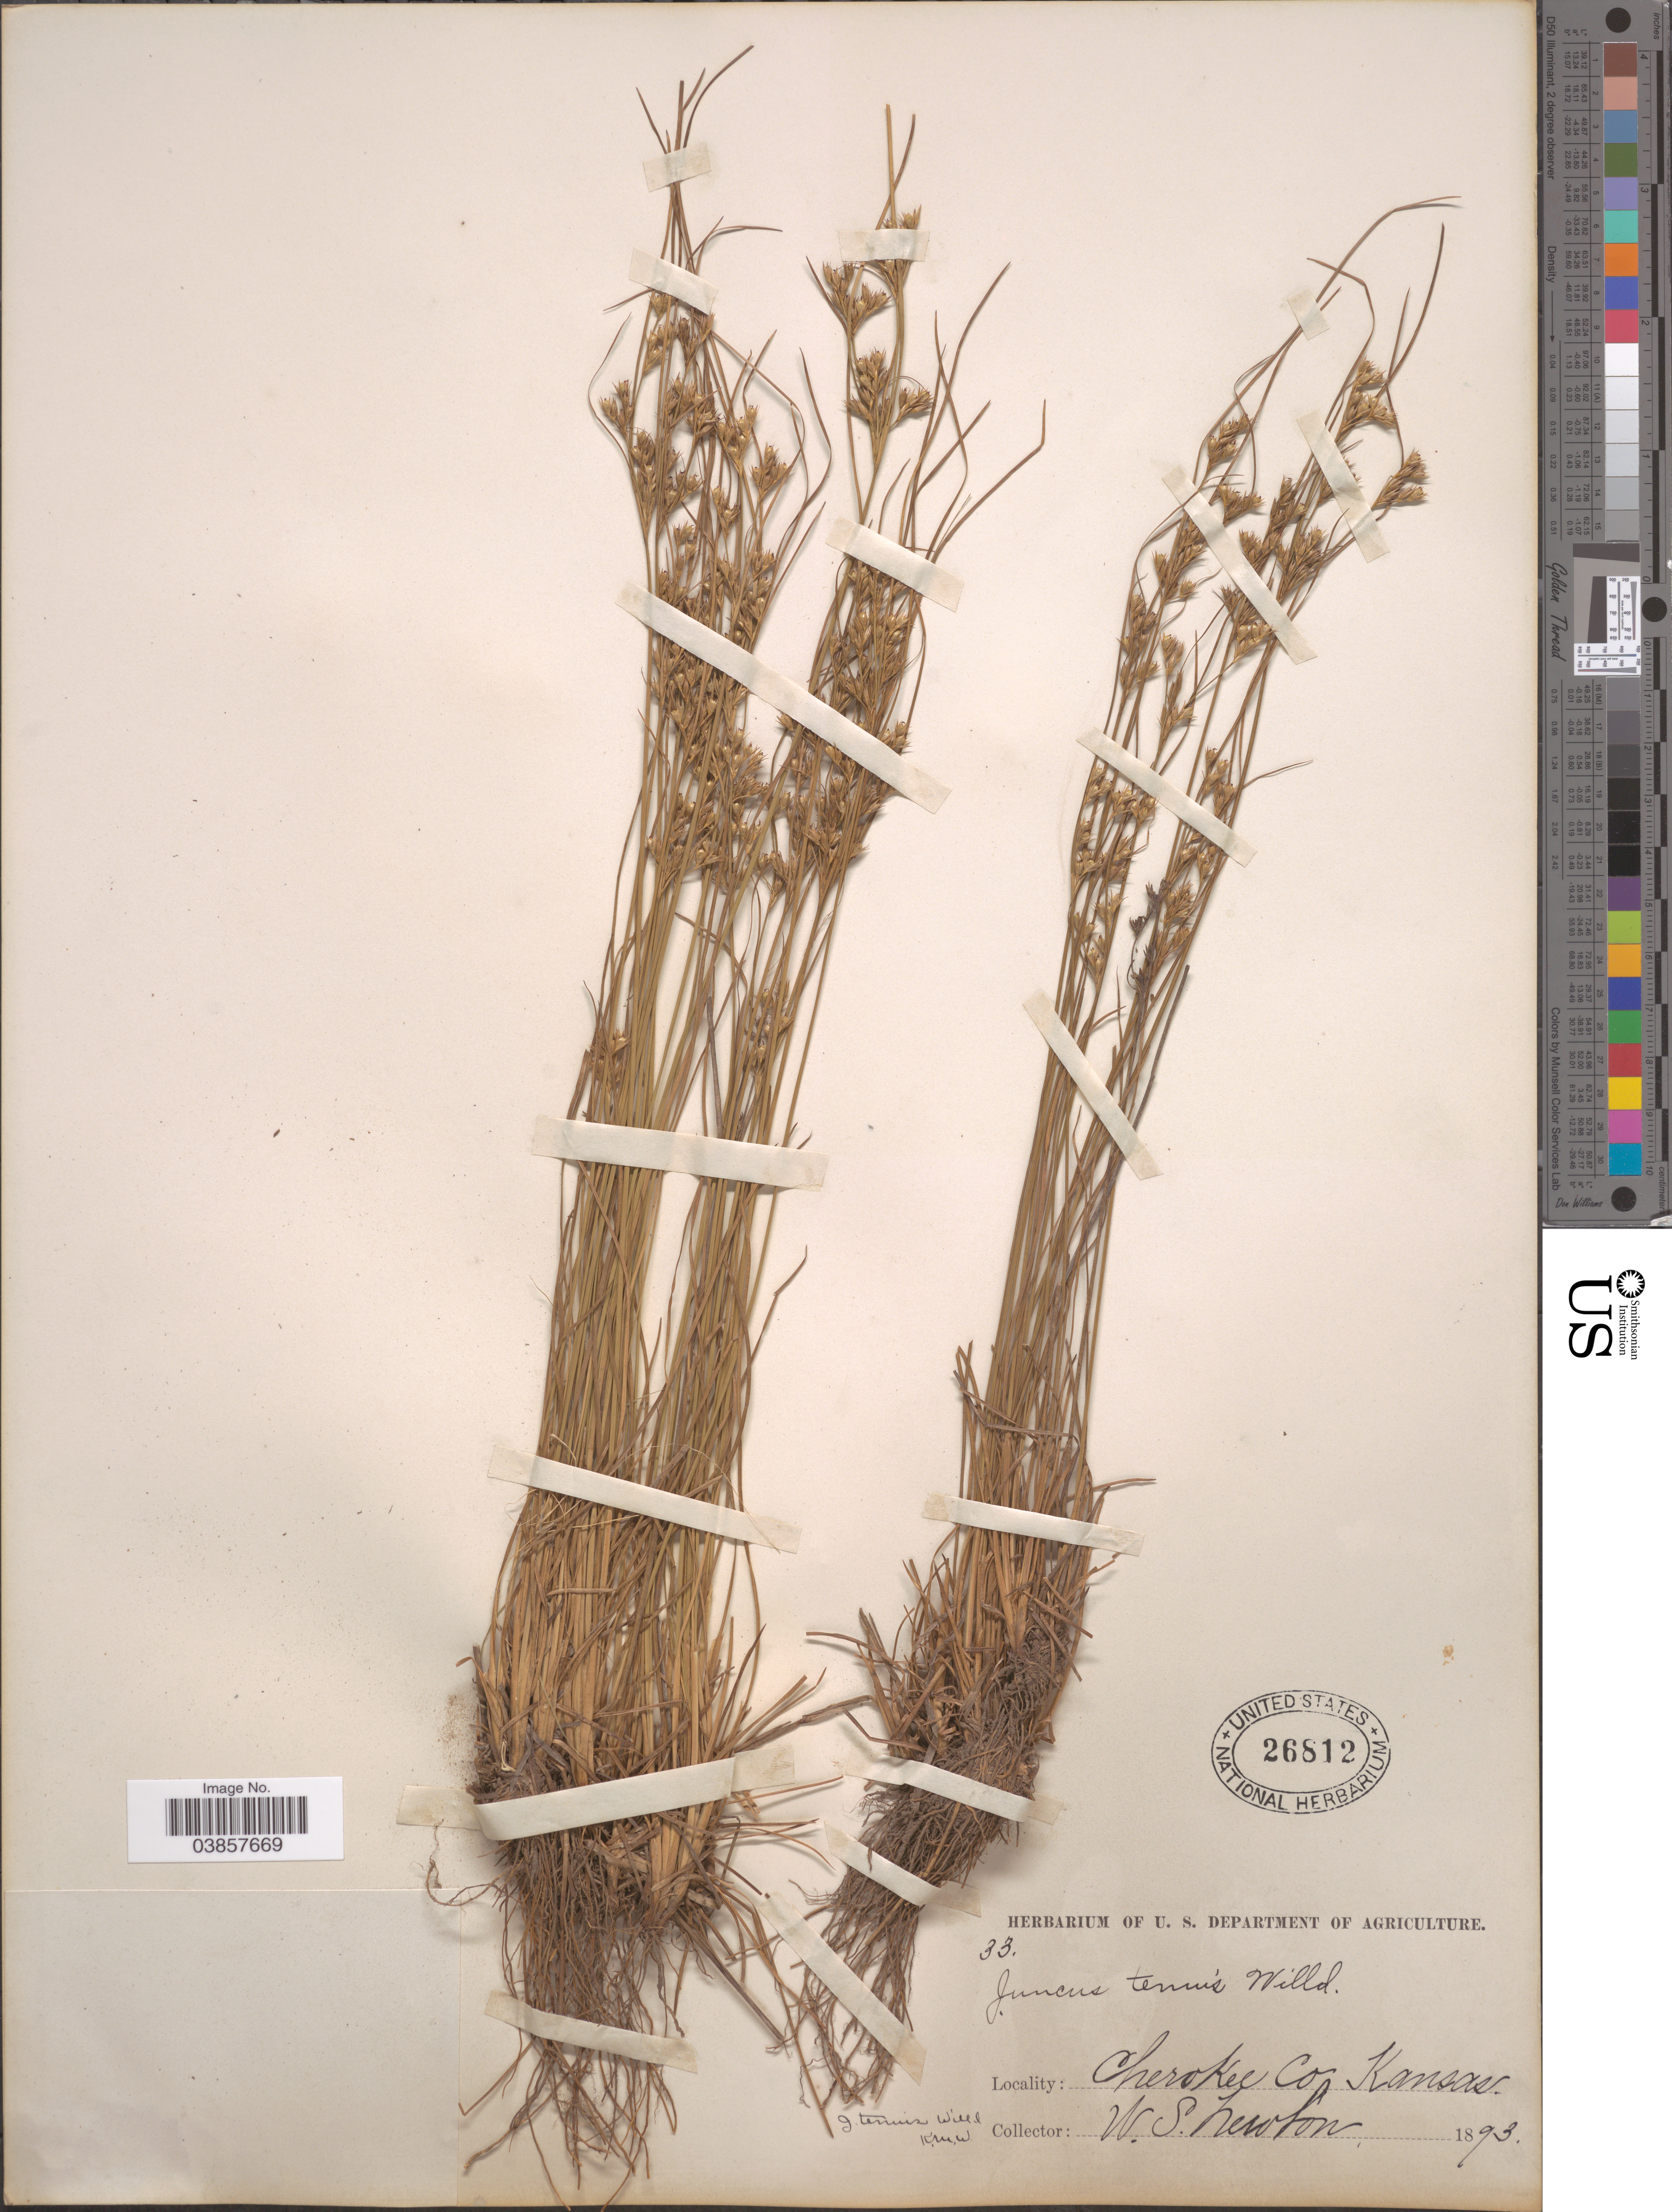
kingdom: Plantae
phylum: Tracheophyta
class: Liliopsida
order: Poales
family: Juncaceae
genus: Juncus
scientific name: Juncus tenuis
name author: Willd.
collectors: W. Newton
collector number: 33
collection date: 1893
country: United States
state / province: Kansas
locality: Cherokee Co.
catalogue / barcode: US 26812